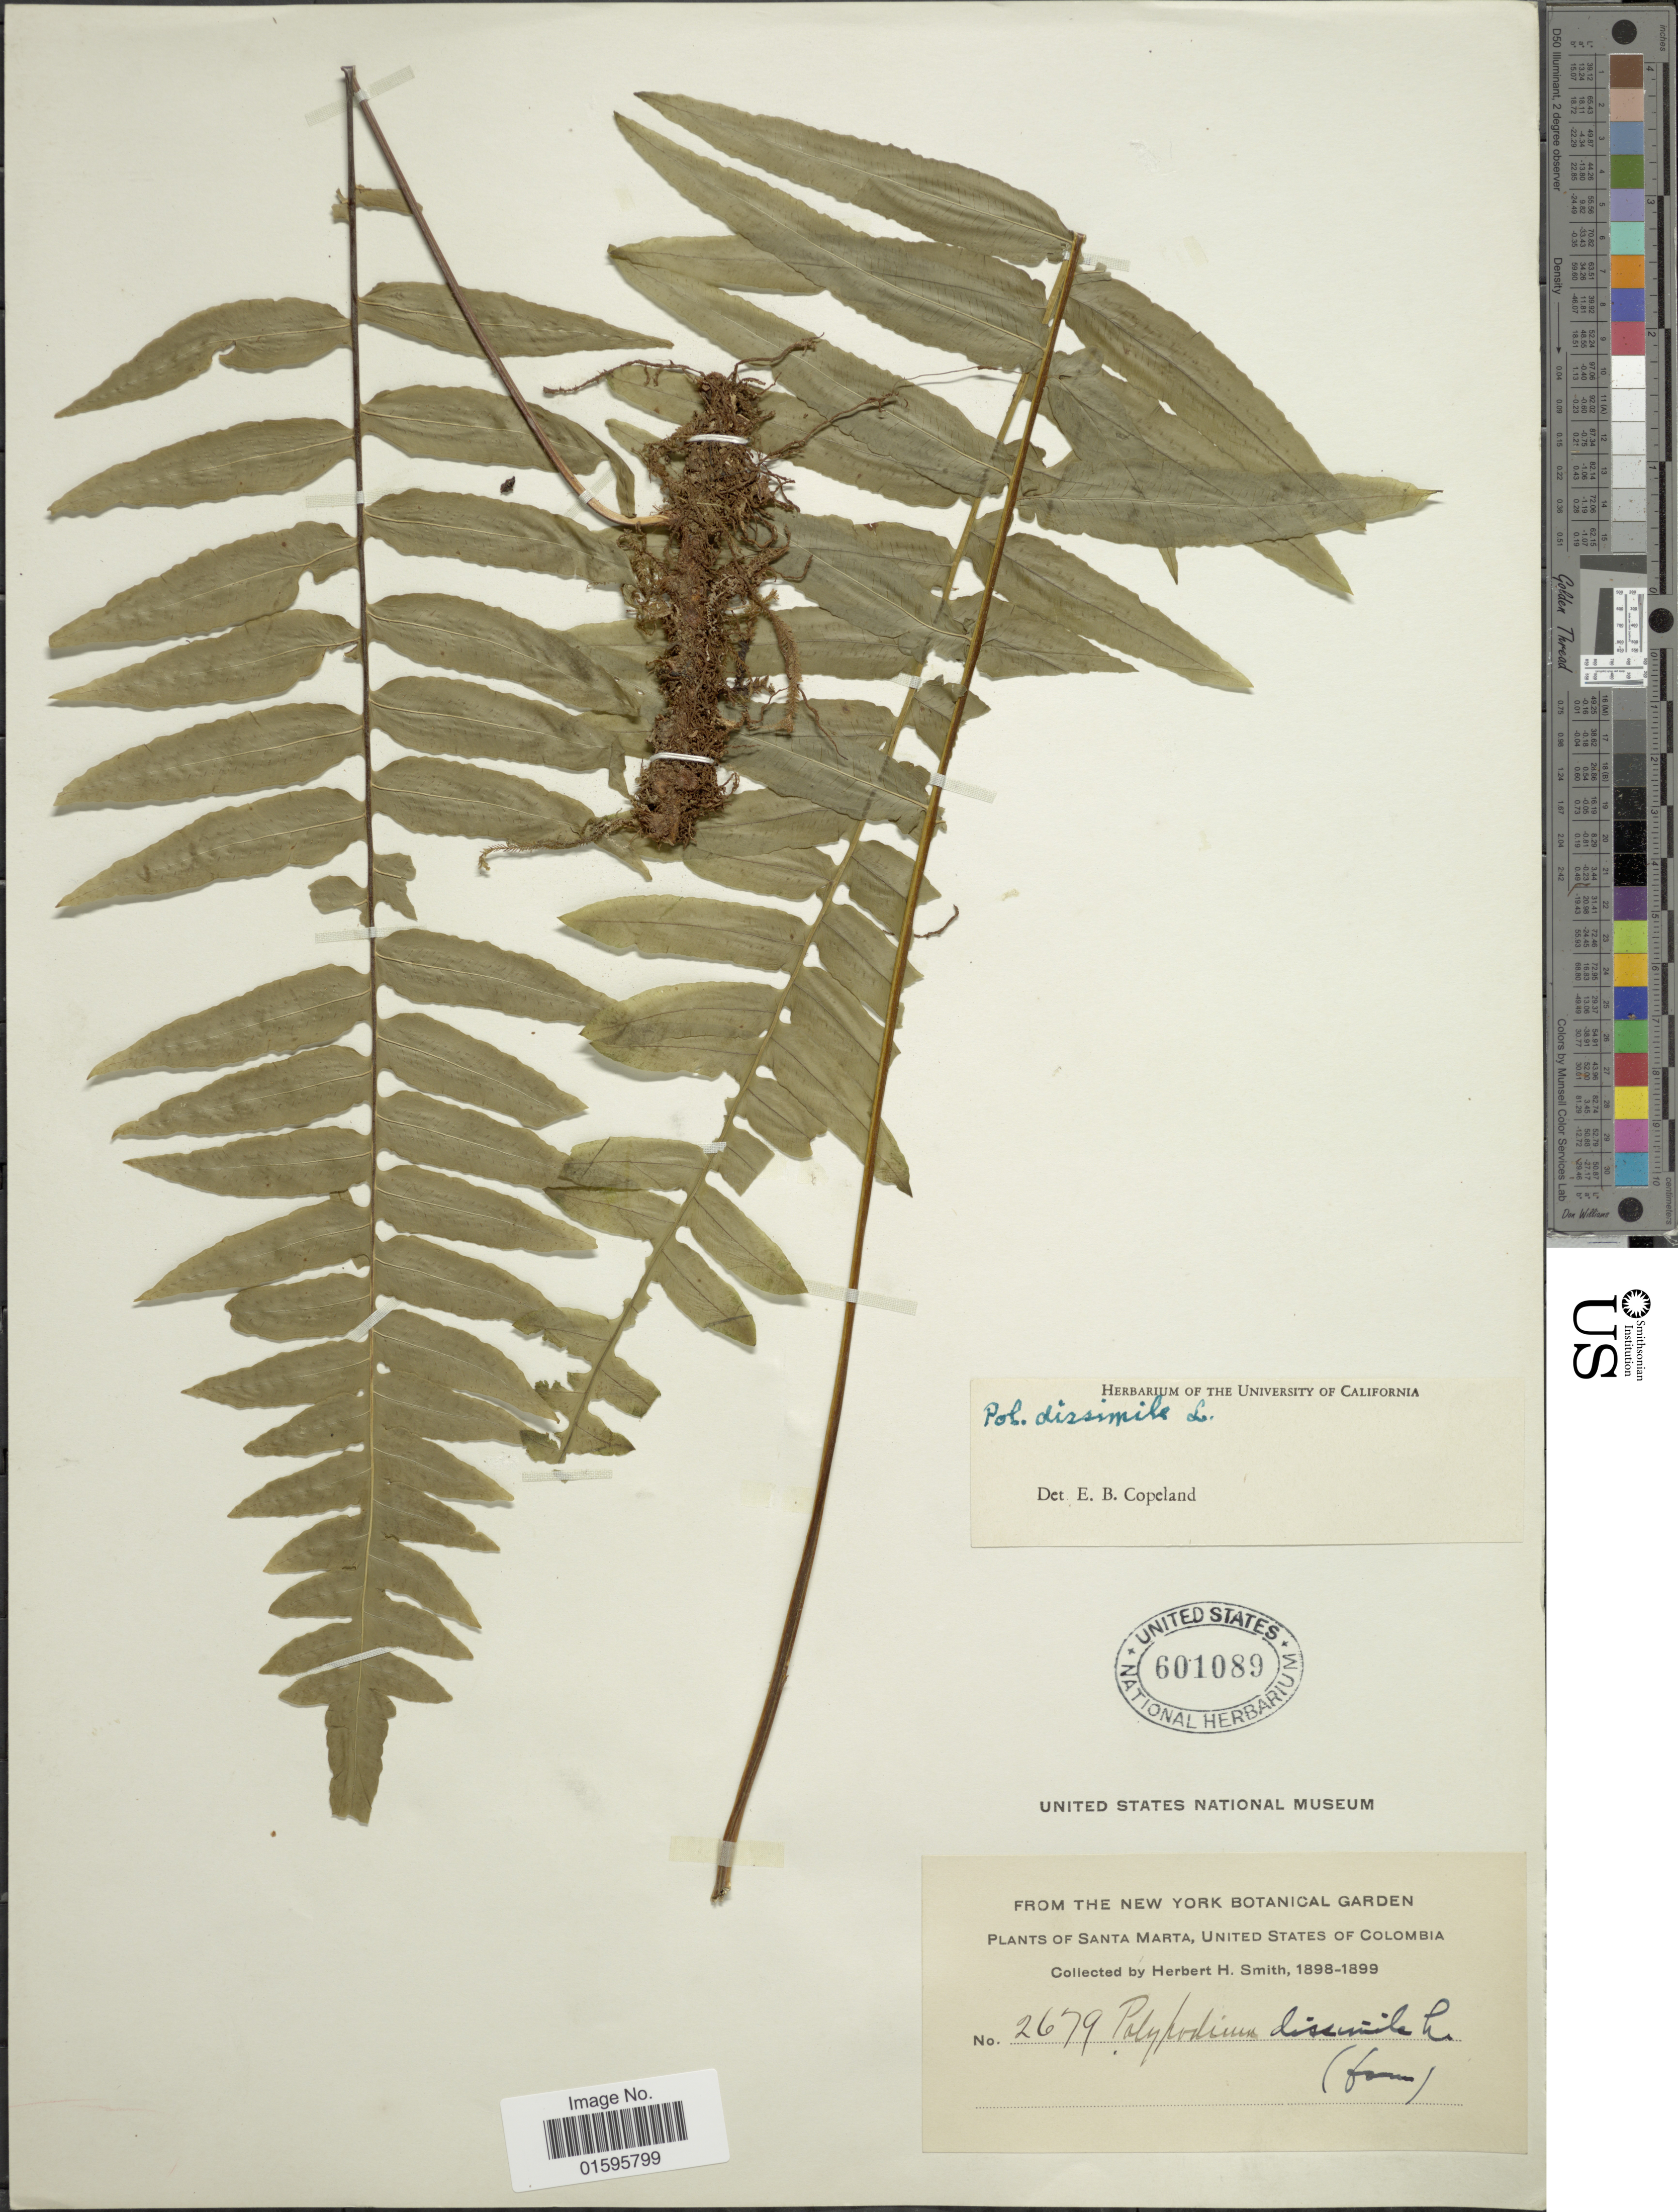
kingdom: Plantae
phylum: Tracheophyta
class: Polypodiopsida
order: Polypodiales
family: Polypodiaceae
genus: Polypodium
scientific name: Polypodium dulce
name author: Poir.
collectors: Herbert H. Smith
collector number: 2679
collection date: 1898/1899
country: Colombia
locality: Santa Marta, United States of Colombia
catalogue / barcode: US 601089